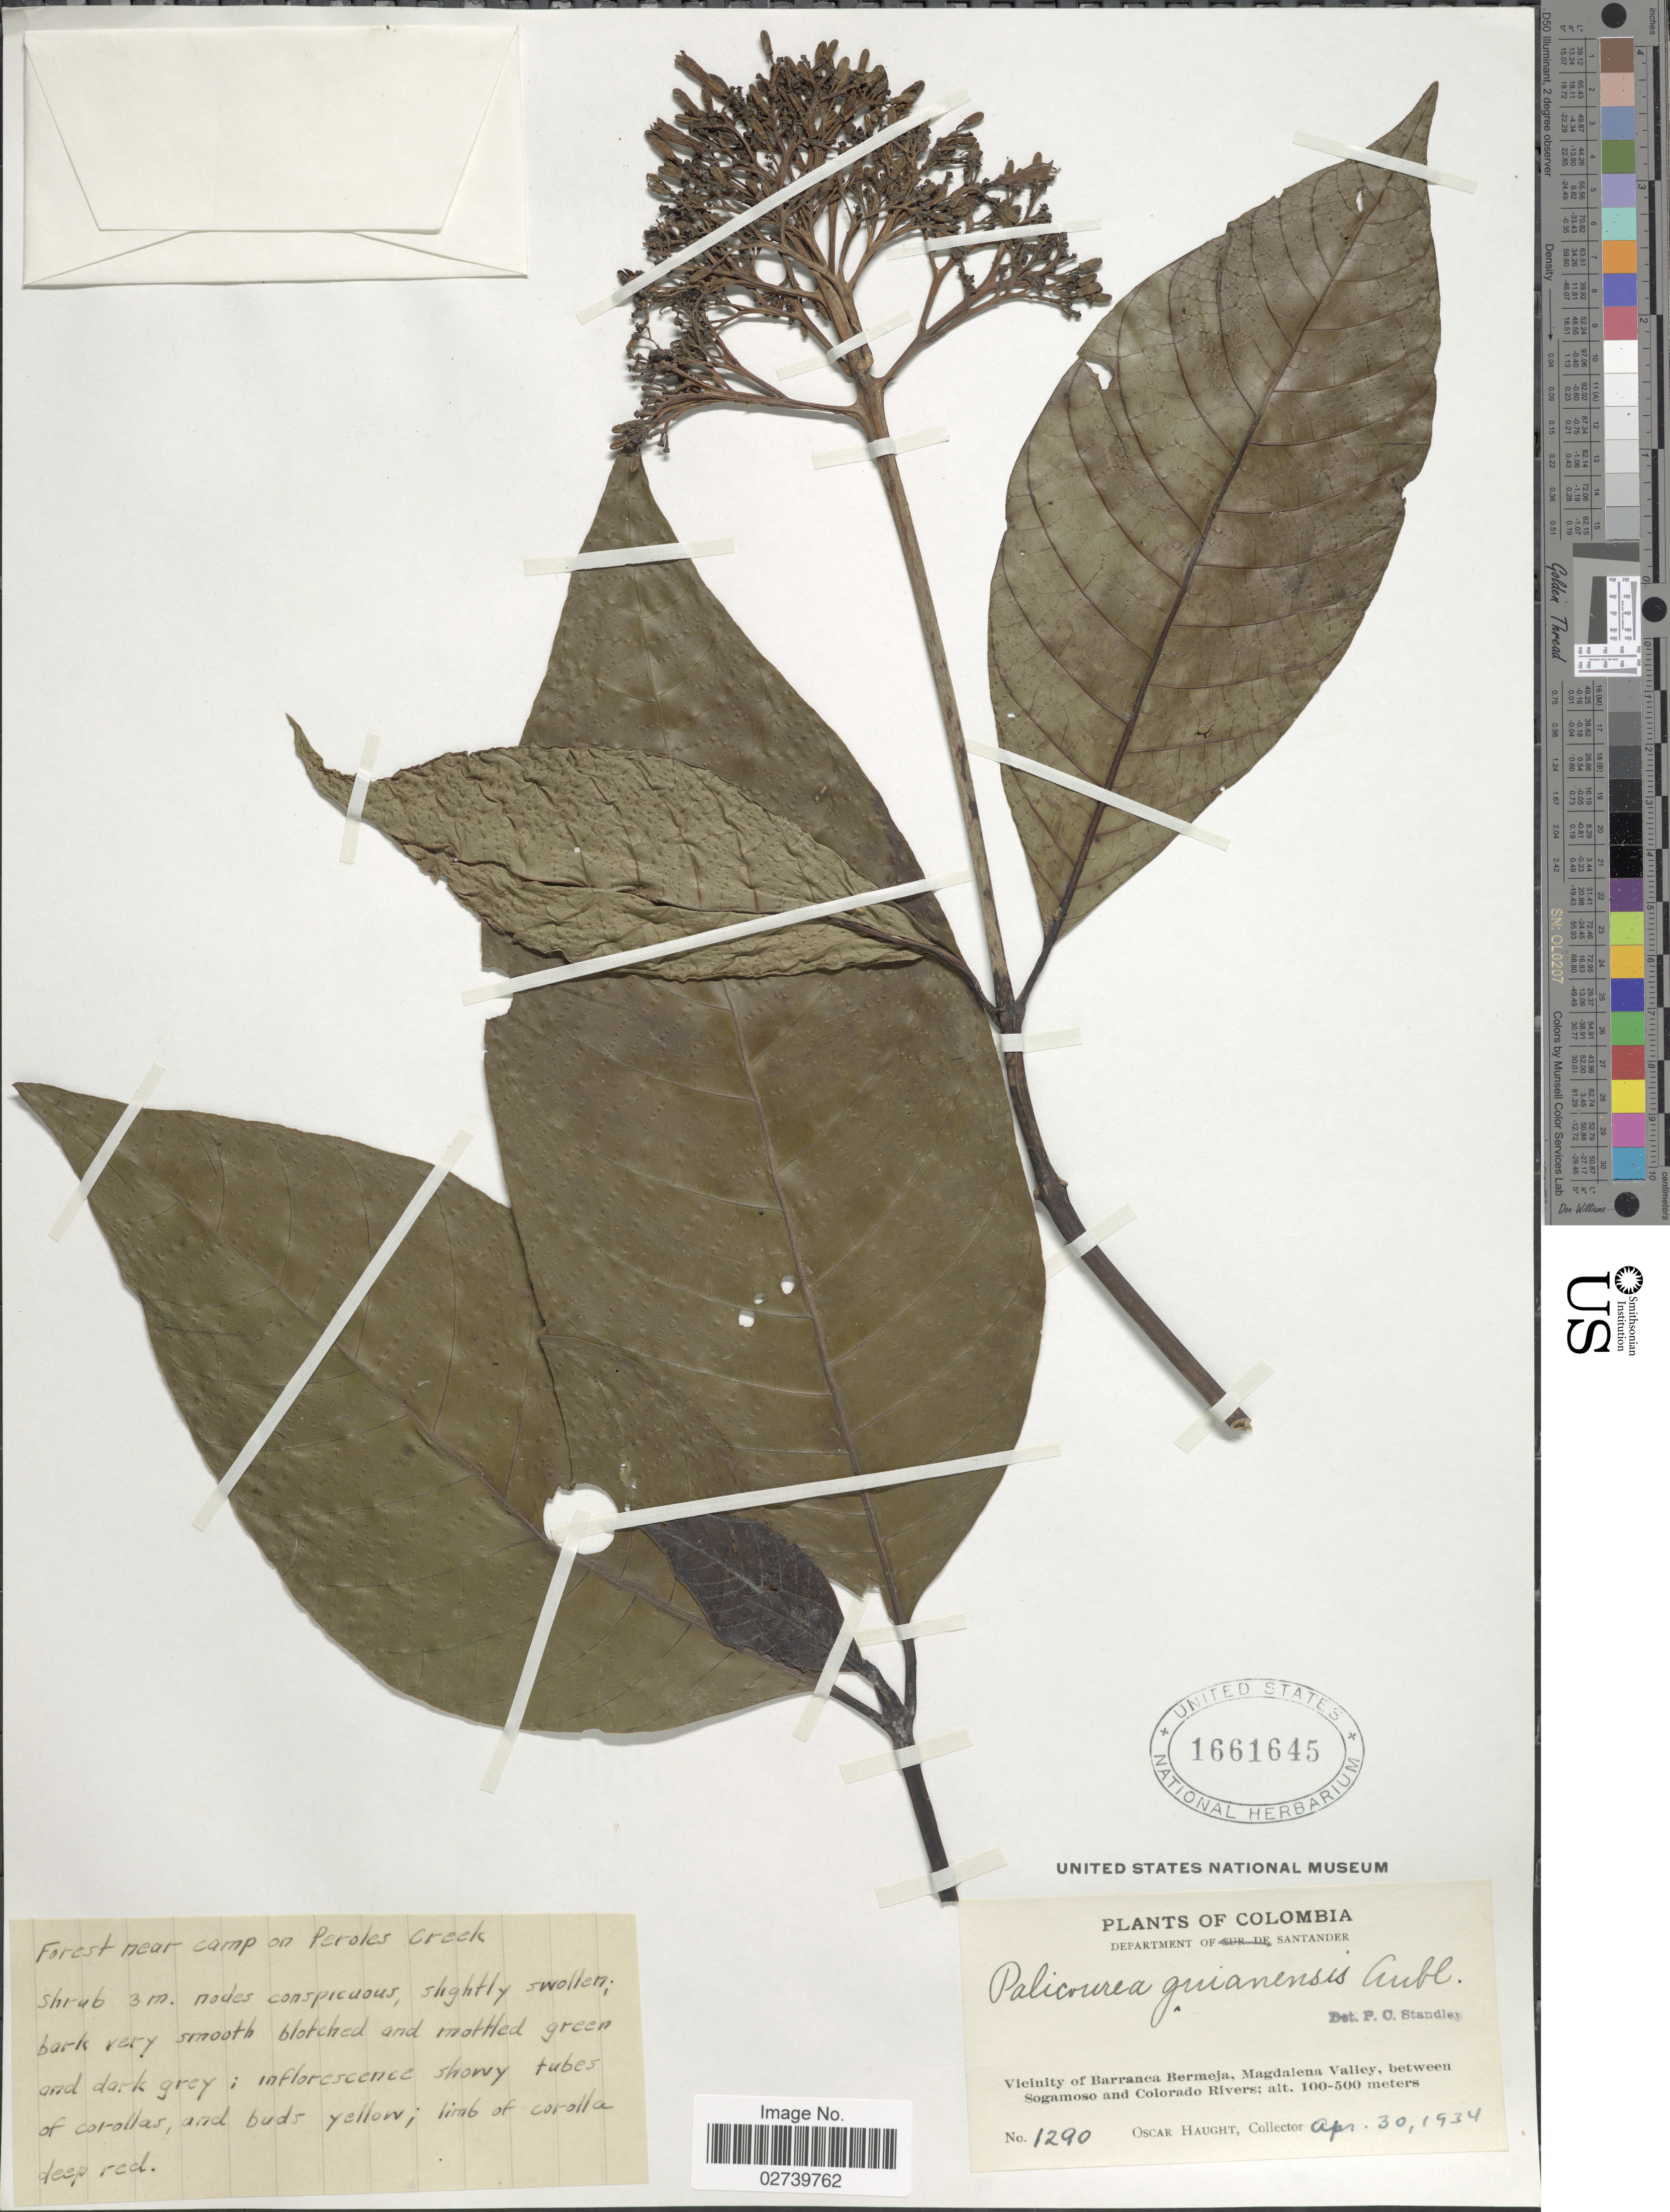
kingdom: Plantae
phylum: Tracheophyta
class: Magnoliopsida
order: Gentianales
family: Rubiaceae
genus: Palicourea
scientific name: Palicourea guianensis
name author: Aubl.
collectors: O. Haught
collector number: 1290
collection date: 1934-04-30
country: Colombia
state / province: Santander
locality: Vicinity of Barranca Bermeja, Magdalena Valley, between Sogamoso and Carare Rivers. Carare Valley. Forest near camp on Peroles Creek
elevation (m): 100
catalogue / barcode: US 1661645